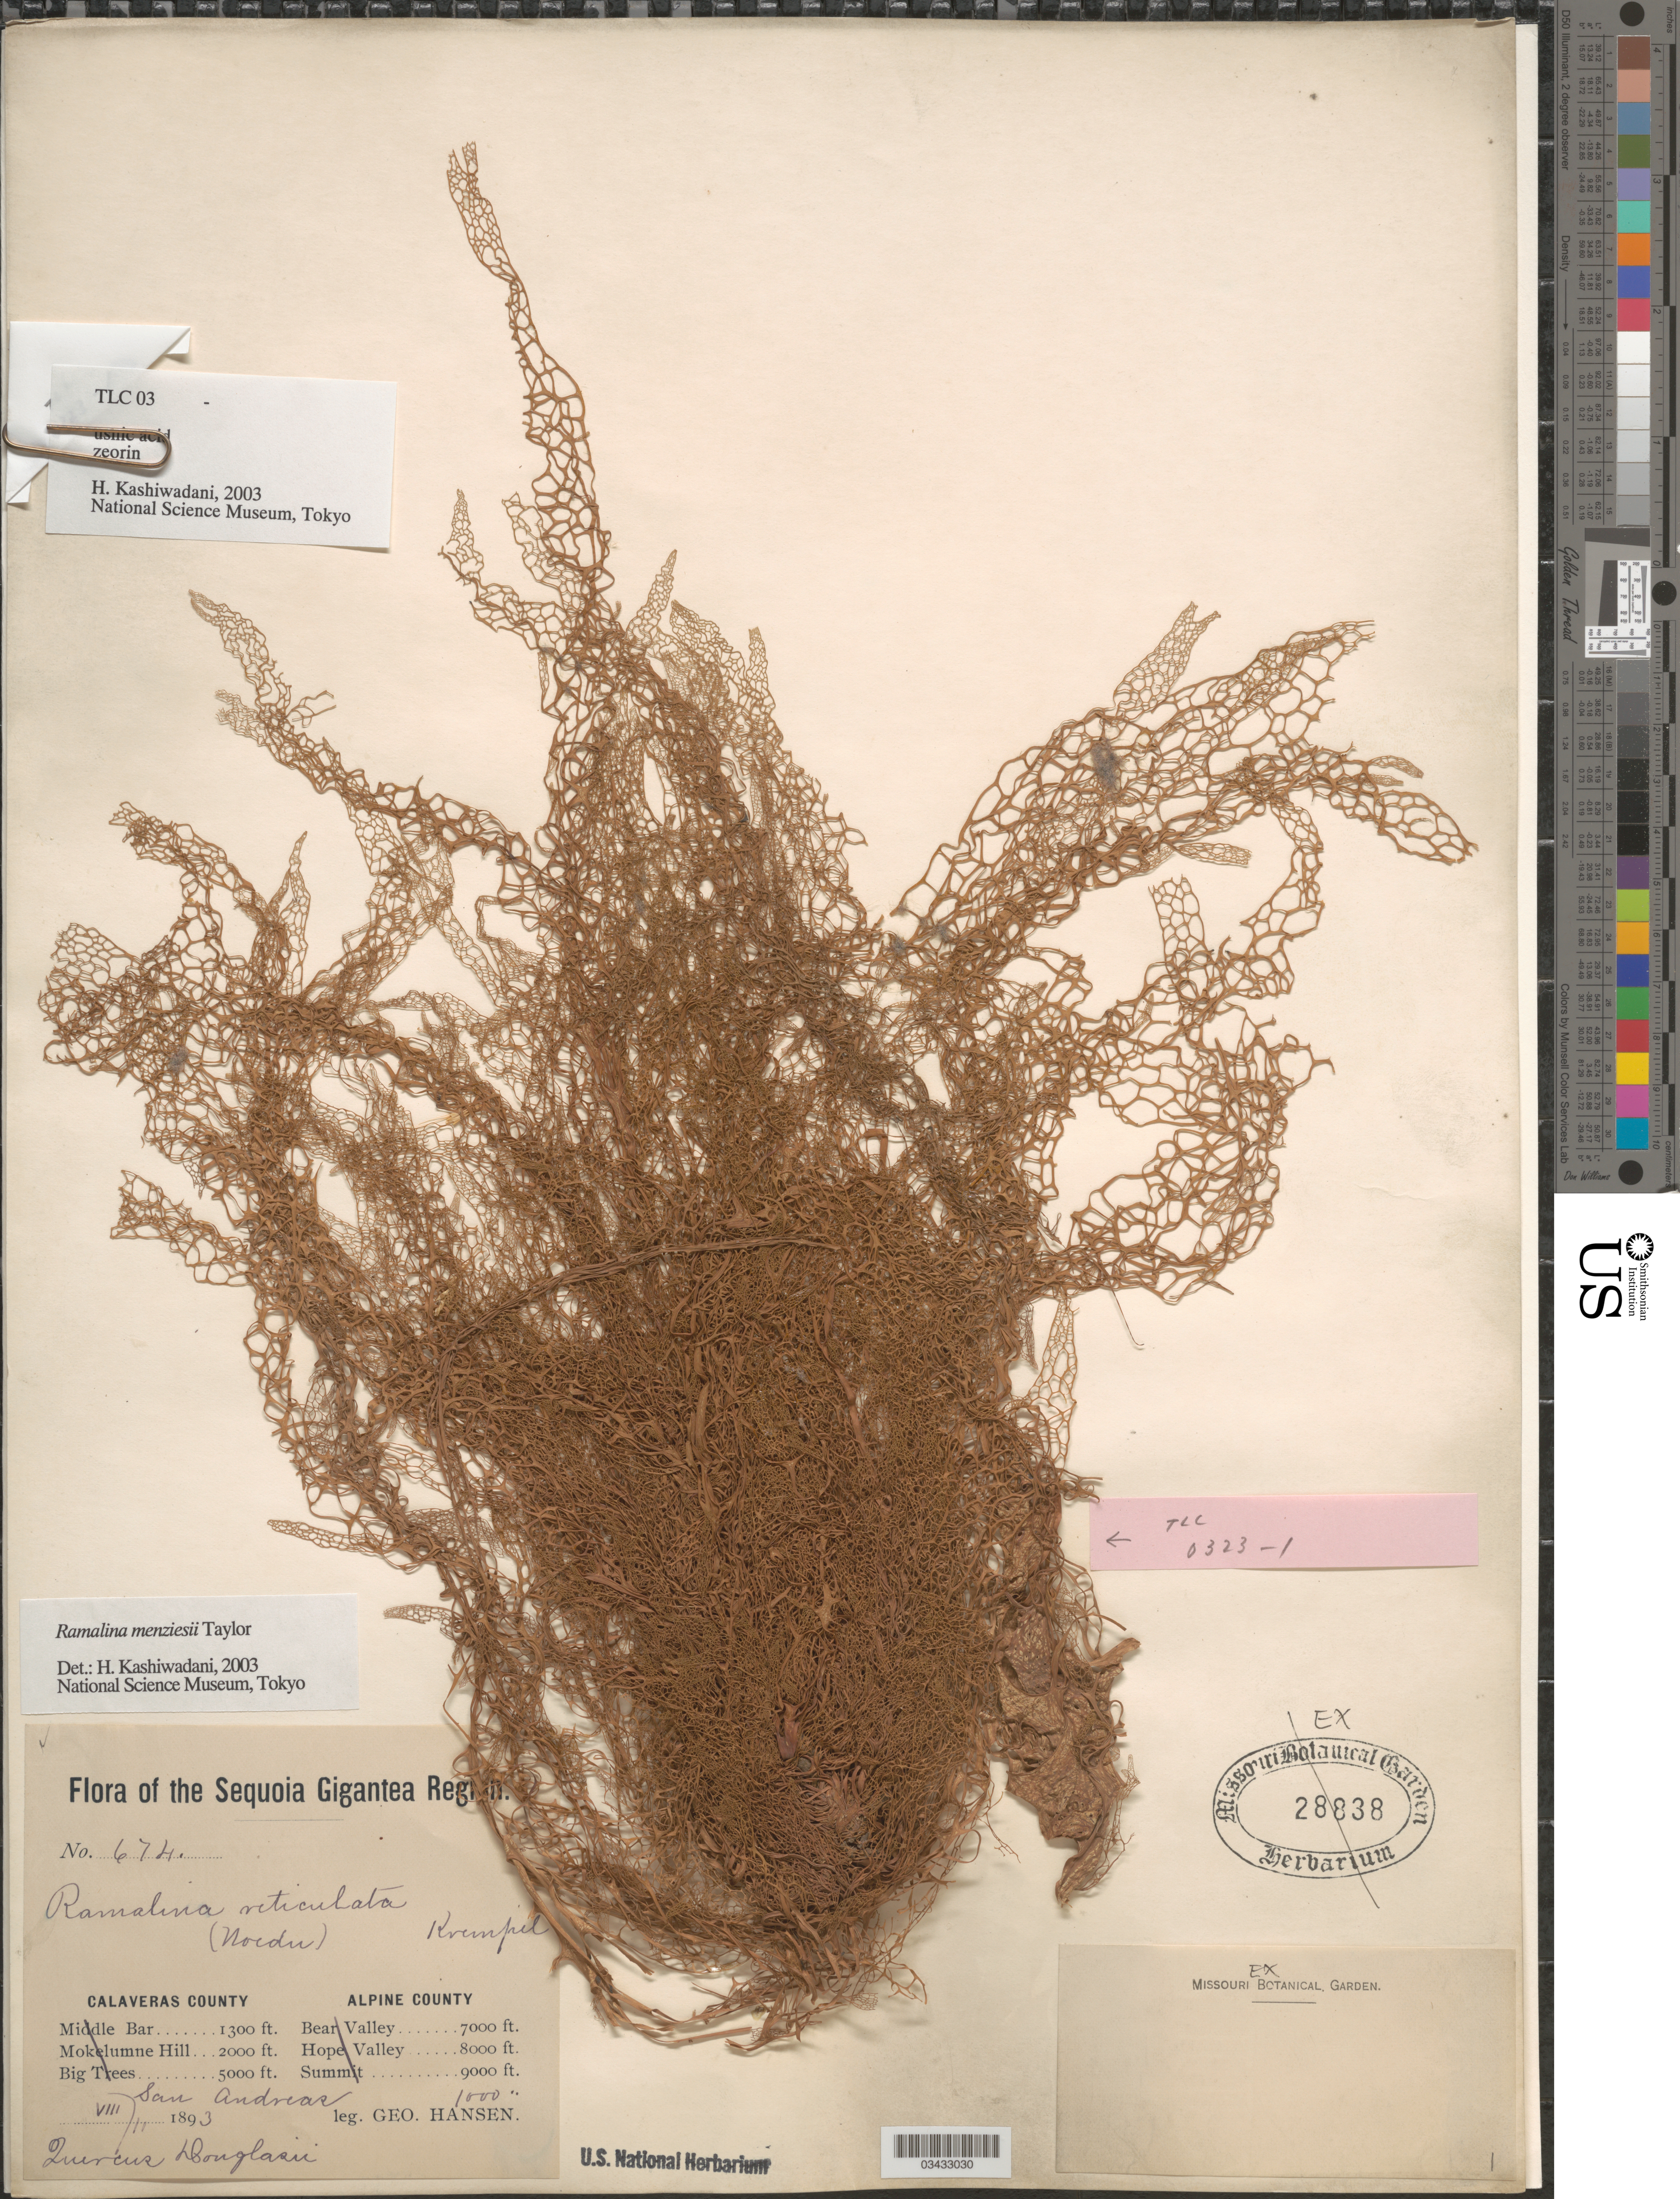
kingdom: Fungi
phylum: Ascomycota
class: Lecanoromycetes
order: Lecanorales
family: Ramalinaceae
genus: Ramalina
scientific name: Ramalina menziesii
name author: T. Taylor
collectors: G. Hansen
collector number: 674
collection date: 1893-08-11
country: United States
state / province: California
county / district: Calaveras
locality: The Sequoia Gigantea Region. Calaveras County, San Andreas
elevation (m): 305